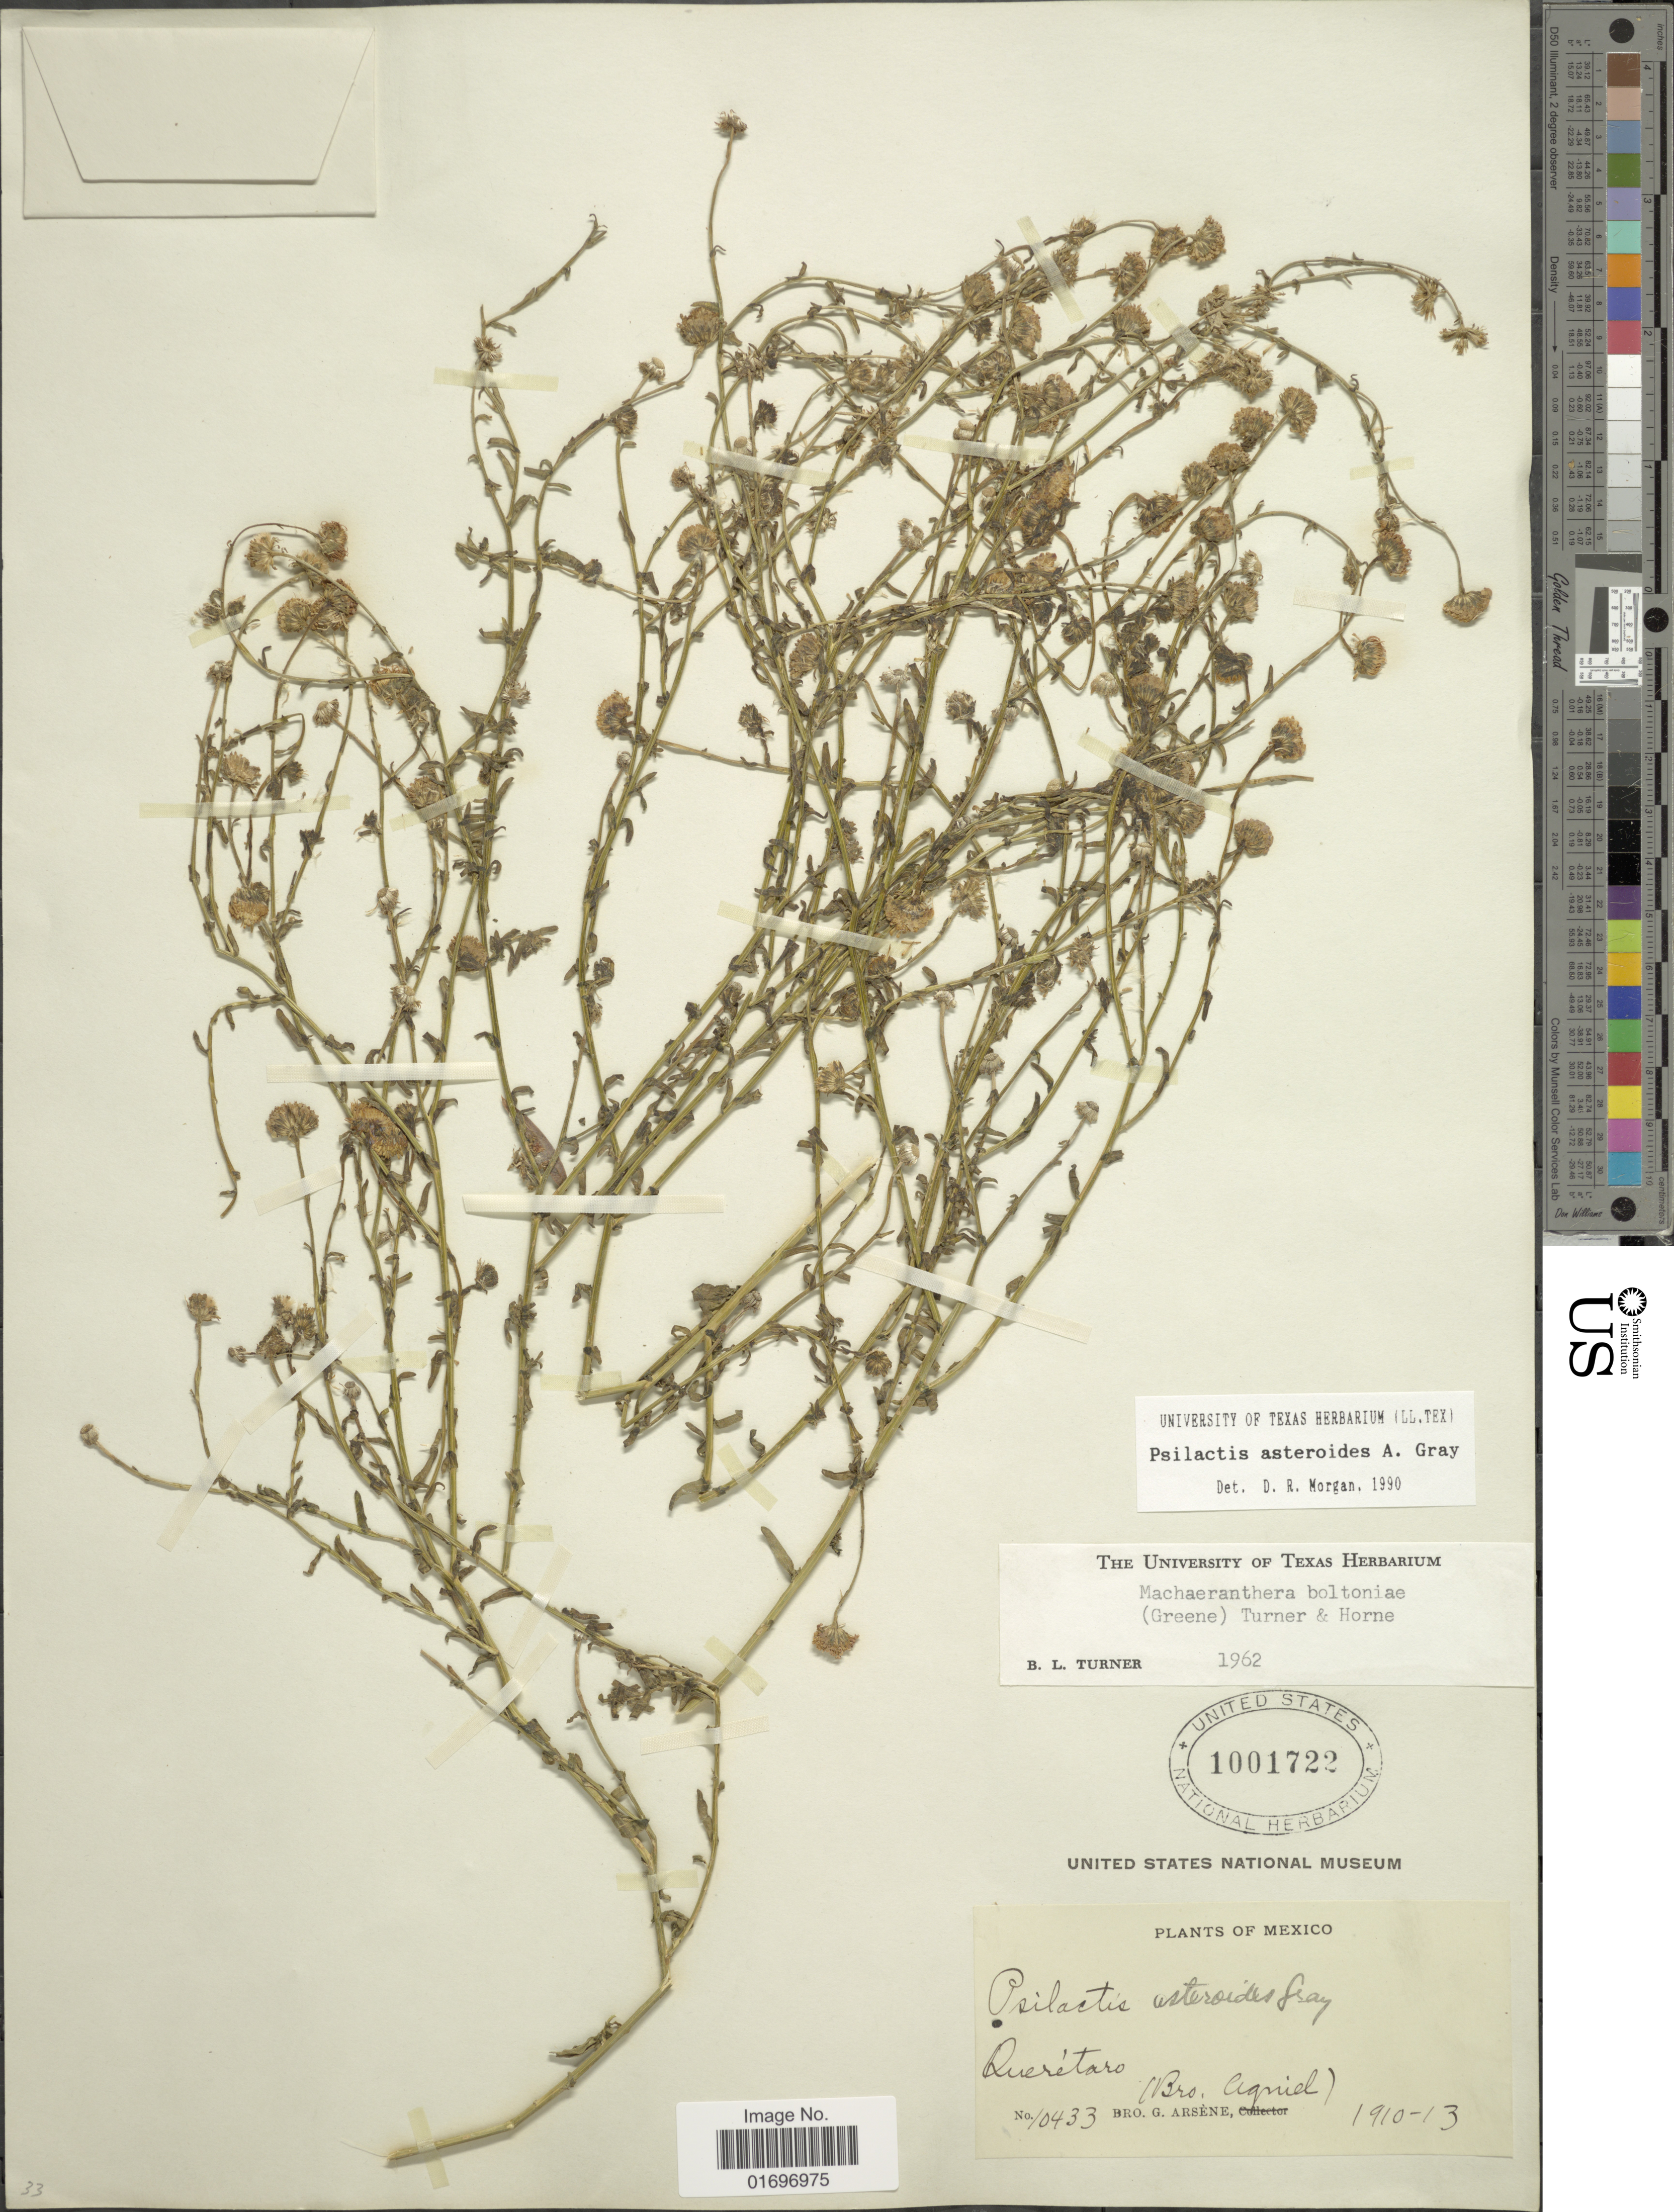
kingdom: Plantae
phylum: Tracheophyta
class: Magnoliopsida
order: Asterales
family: Asteraceae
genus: Psilactis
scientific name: Psilactis asteroides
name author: A. Gray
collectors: Bro. Agniel & Bro. G. Arsène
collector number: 10433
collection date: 1910/1913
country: Mexico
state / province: Querétaro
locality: Querétaro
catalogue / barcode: US 1001722